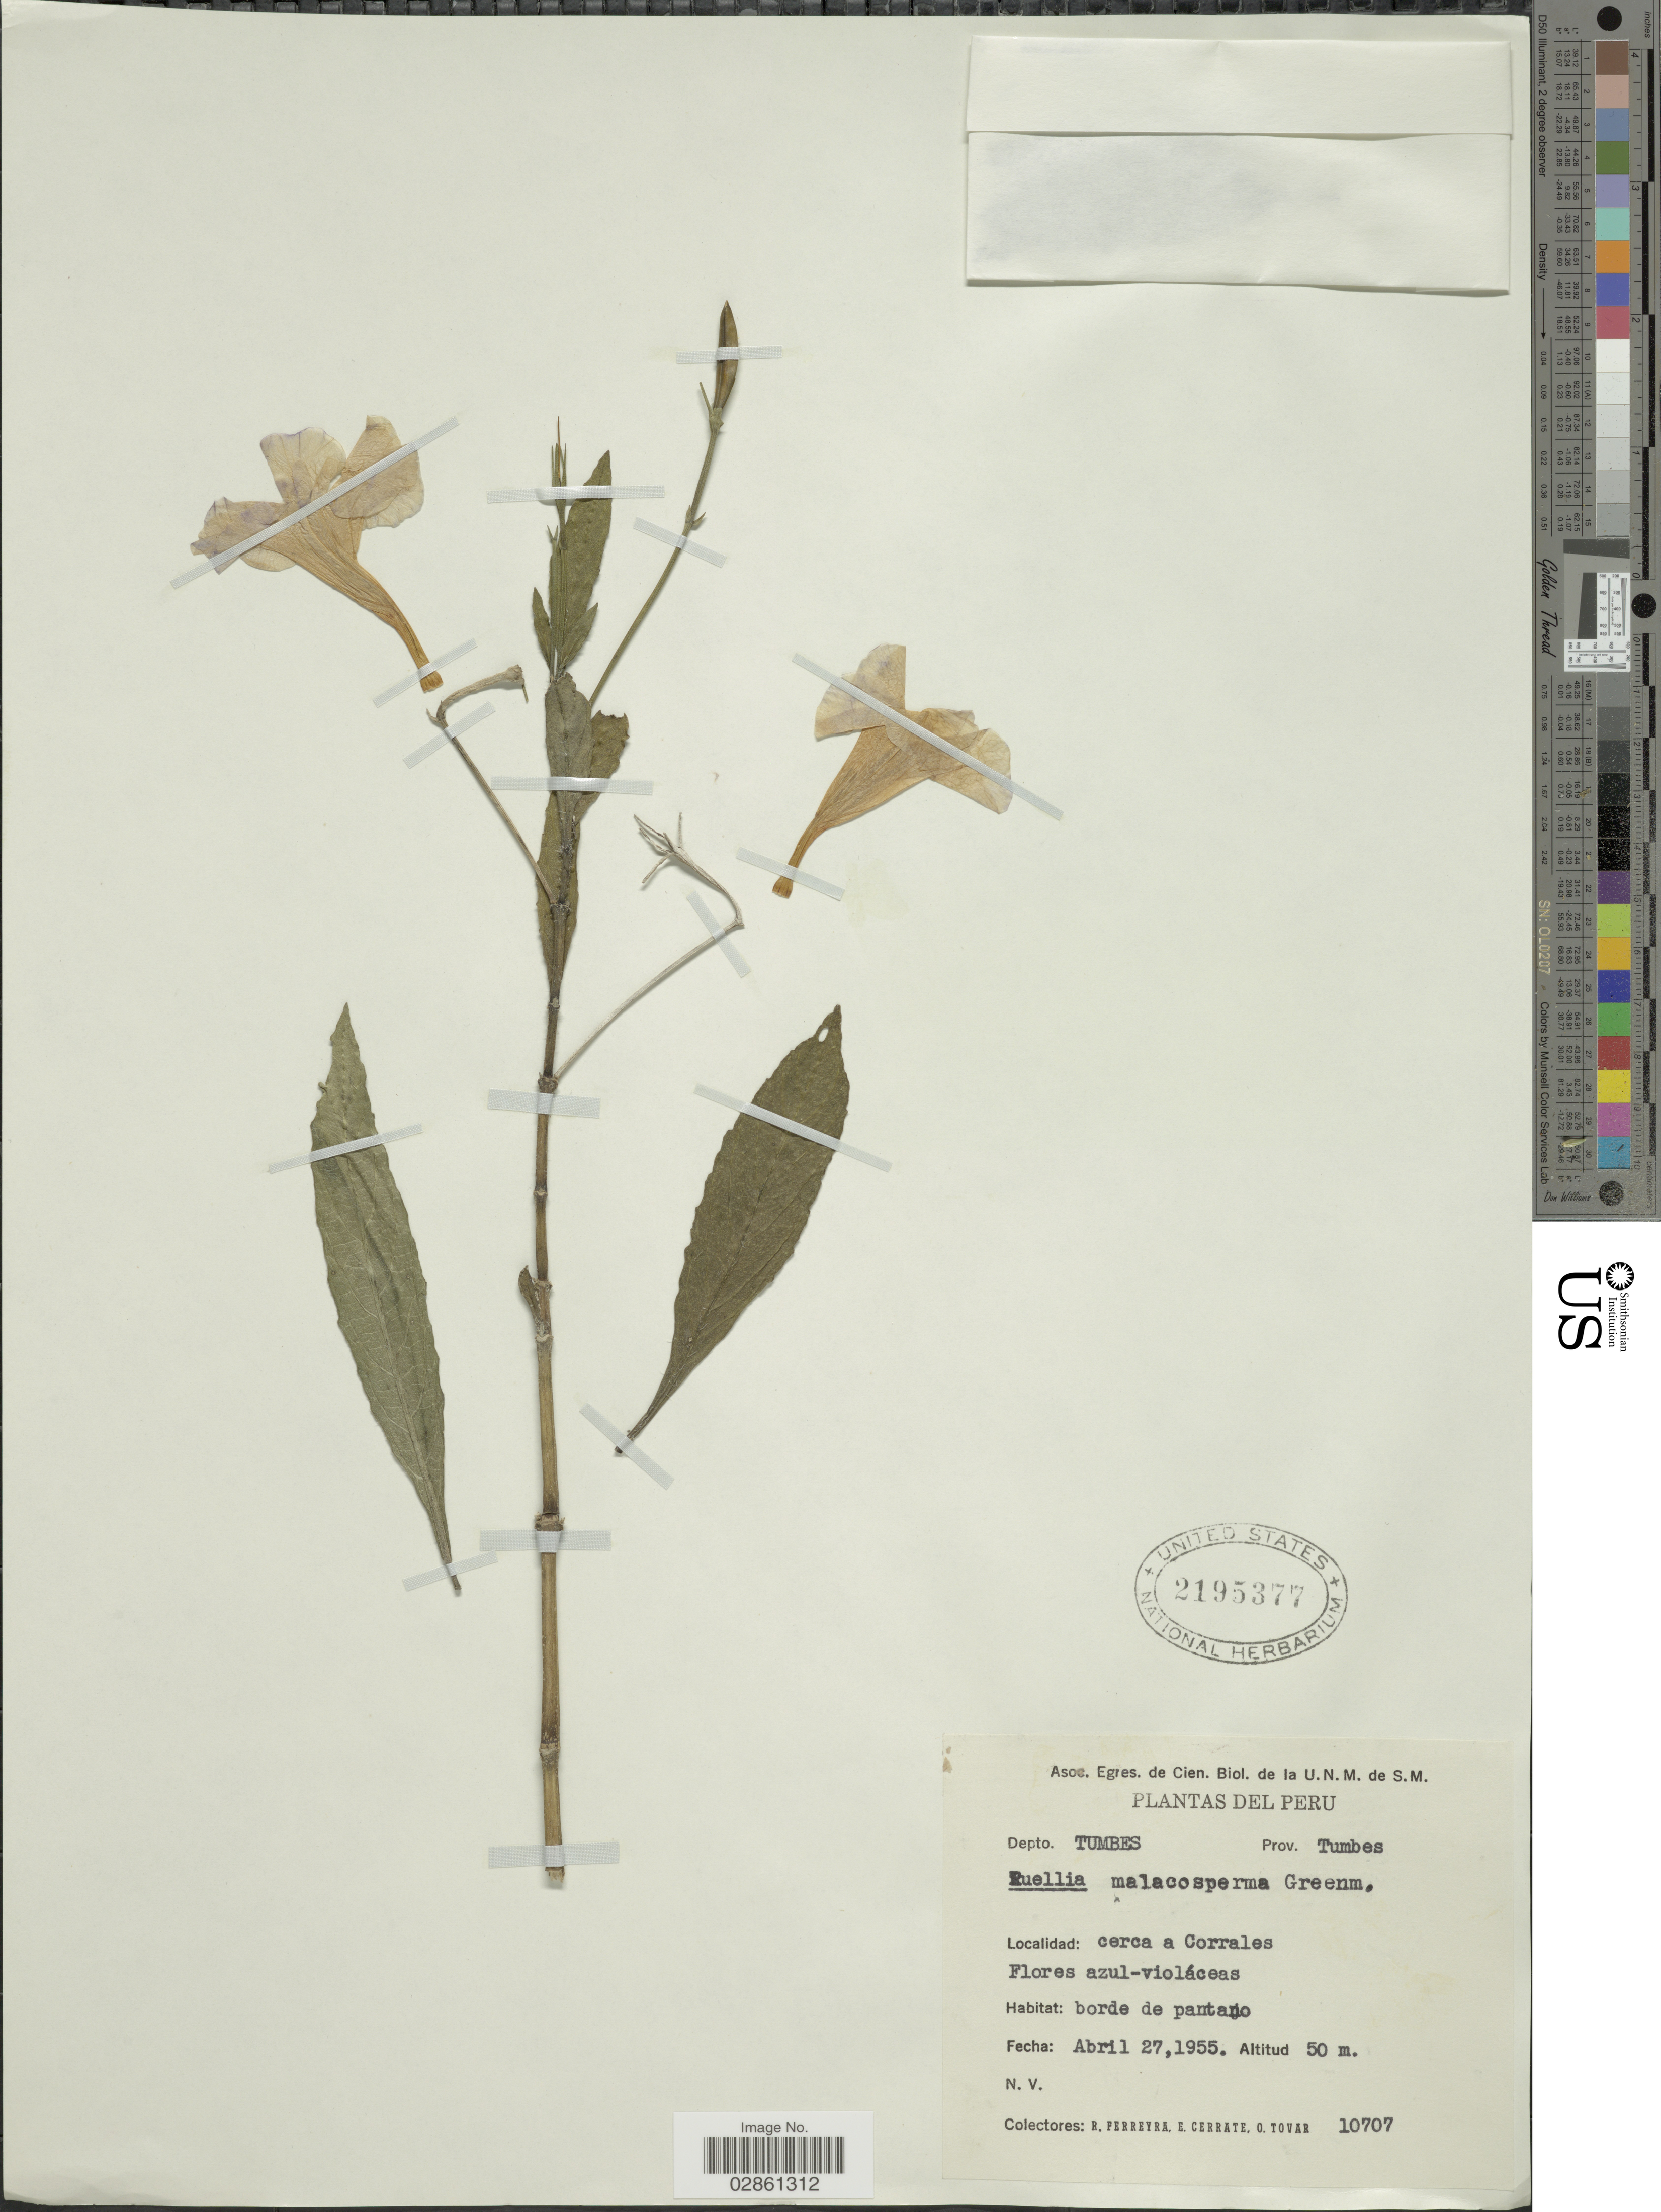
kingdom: Plantae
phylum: Tracheophyta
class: Magnoliopsida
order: Lamiales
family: Acanthaceae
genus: Ruellia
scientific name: Ruellia malacosperma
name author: Greenm.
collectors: R. A. Ferreyra, E. Cerrate & Ó. Tovar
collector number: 10707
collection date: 1955-04-27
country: Peru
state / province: Tumbes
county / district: Tumbes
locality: Depto. Tumbes, Prov. Tumbes, cerca a Corrales.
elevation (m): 50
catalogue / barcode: US 2195377